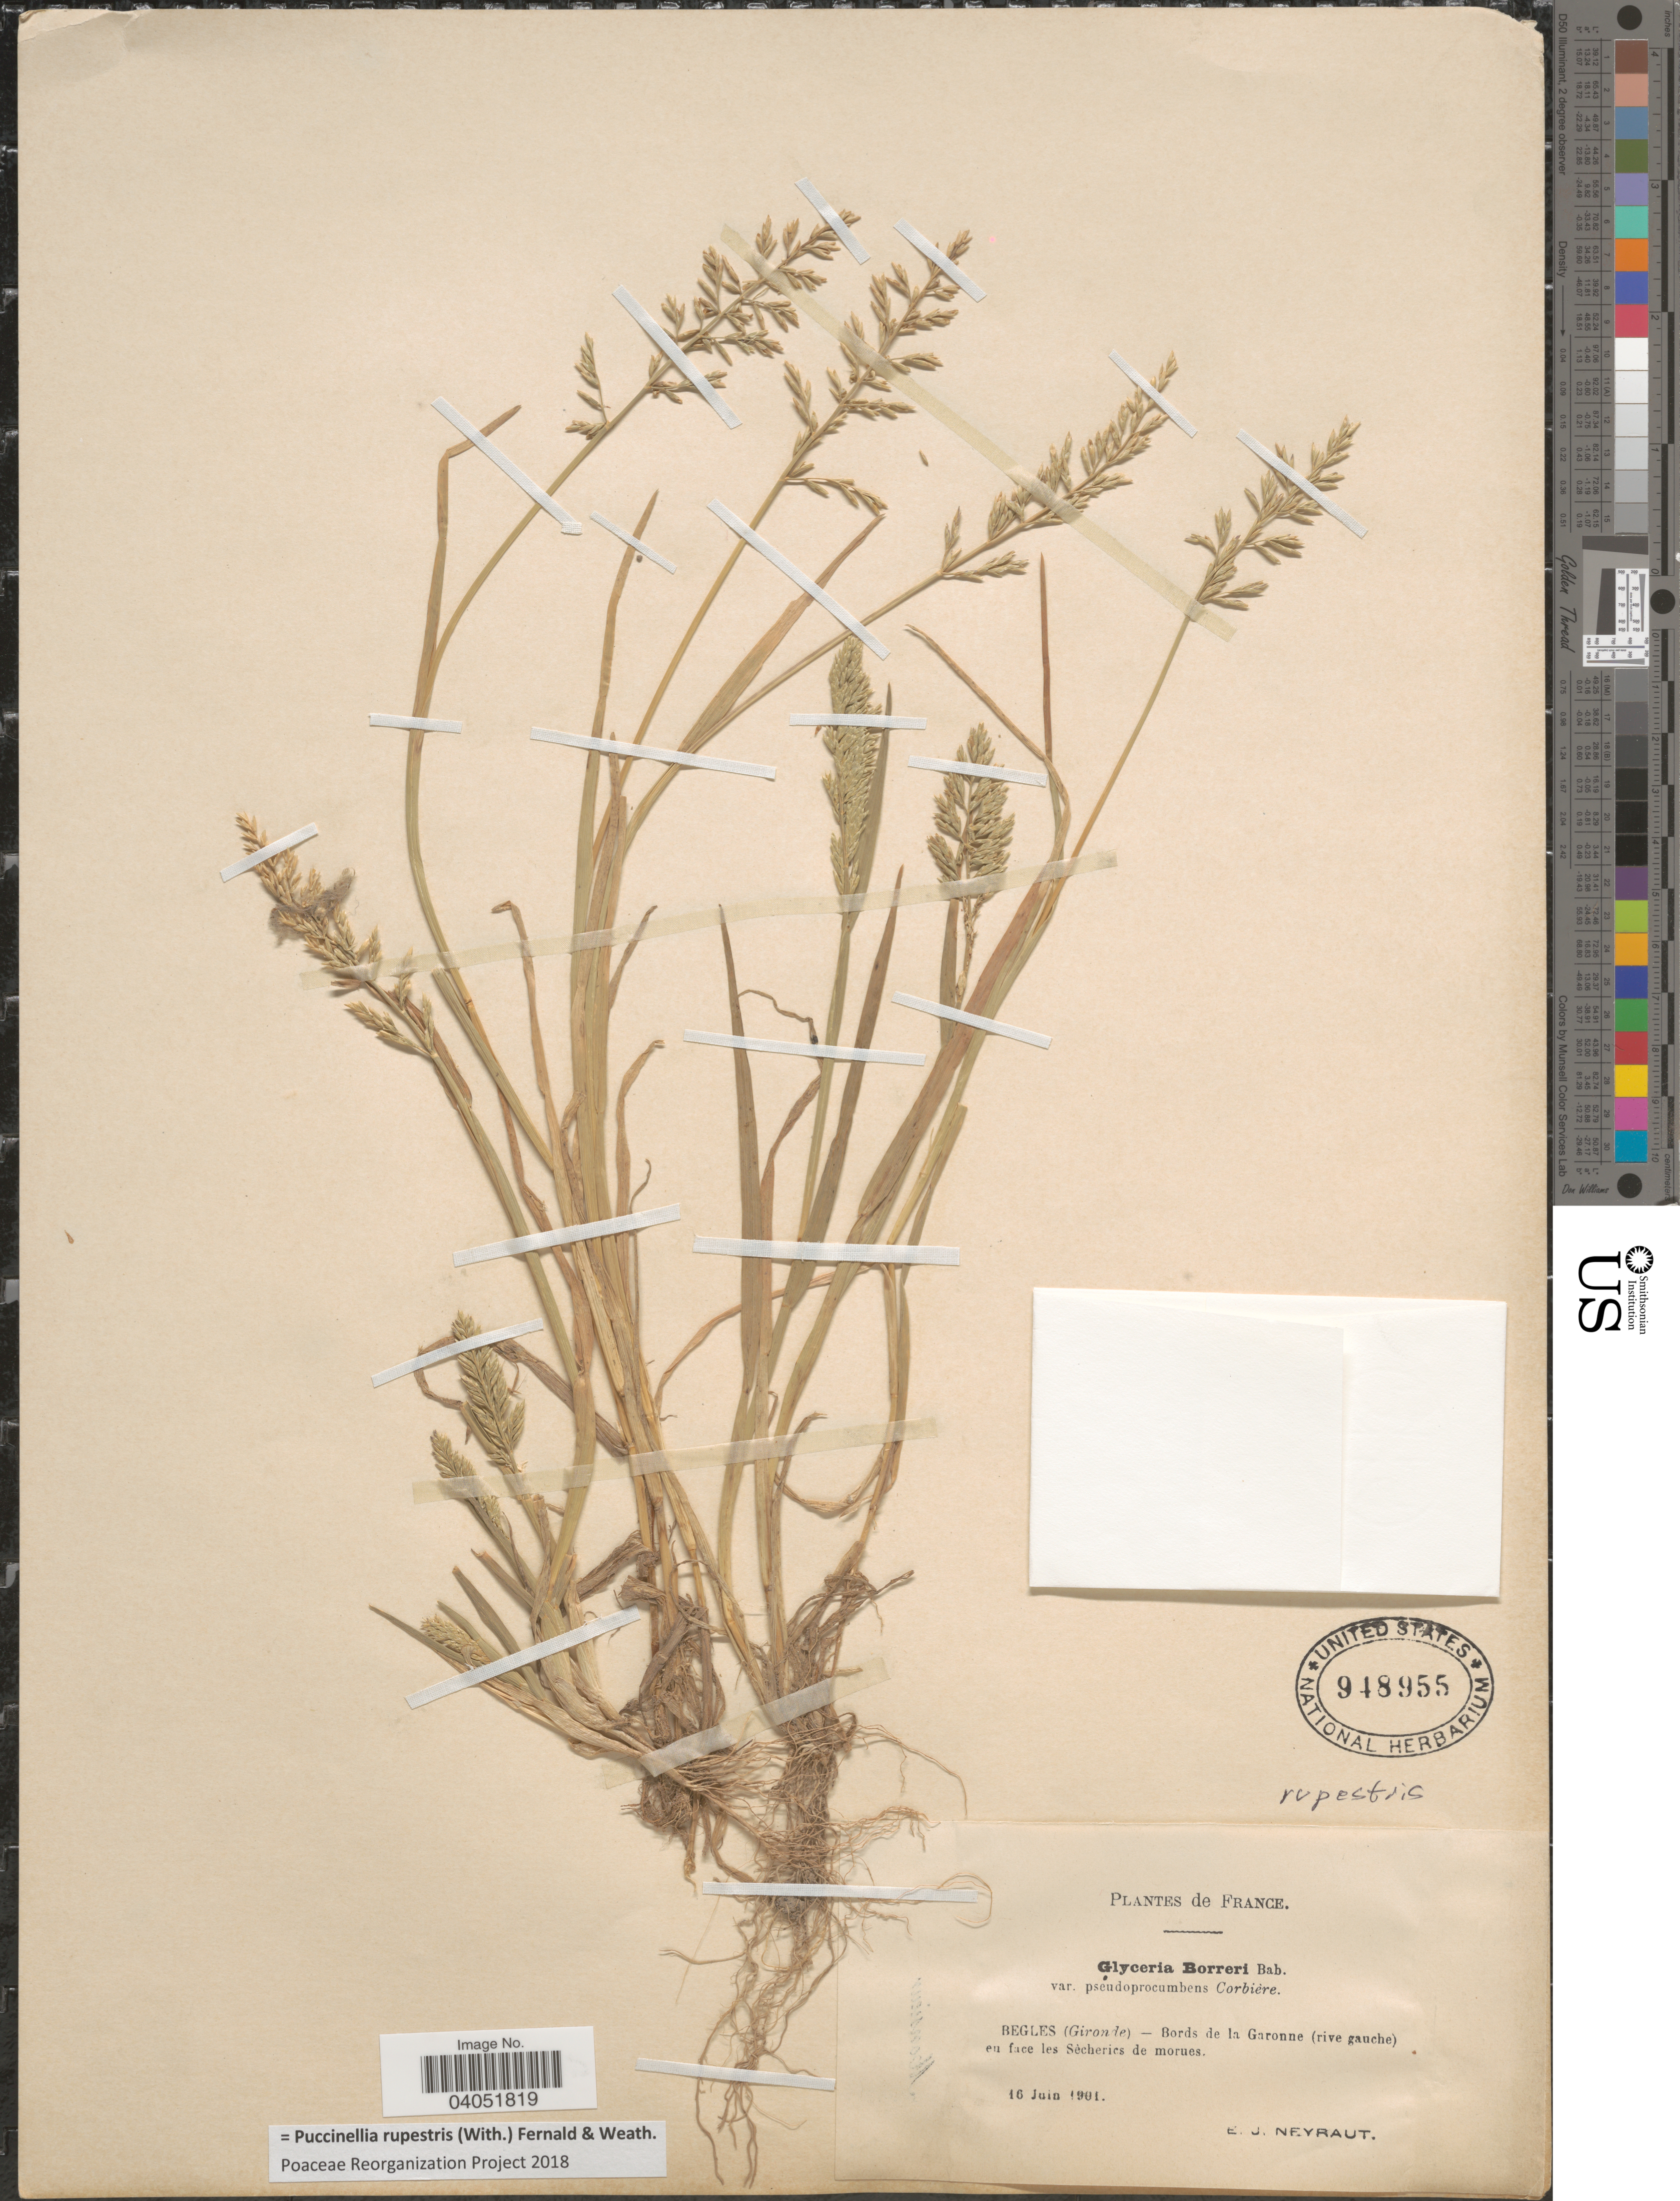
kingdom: Plantae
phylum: Tracheophyta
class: Liliopsida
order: Poales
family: Poaceae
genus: Puccinellia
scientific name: Puccinellia rupestris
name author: (With.) Fernald & Weath.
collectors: E. Neyraut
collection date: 1901-06-16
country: France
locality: Begles (Gironde) - Bords de la Garonne (rive gauche) eu face les Sècheries de morues.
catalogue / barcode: US 948955